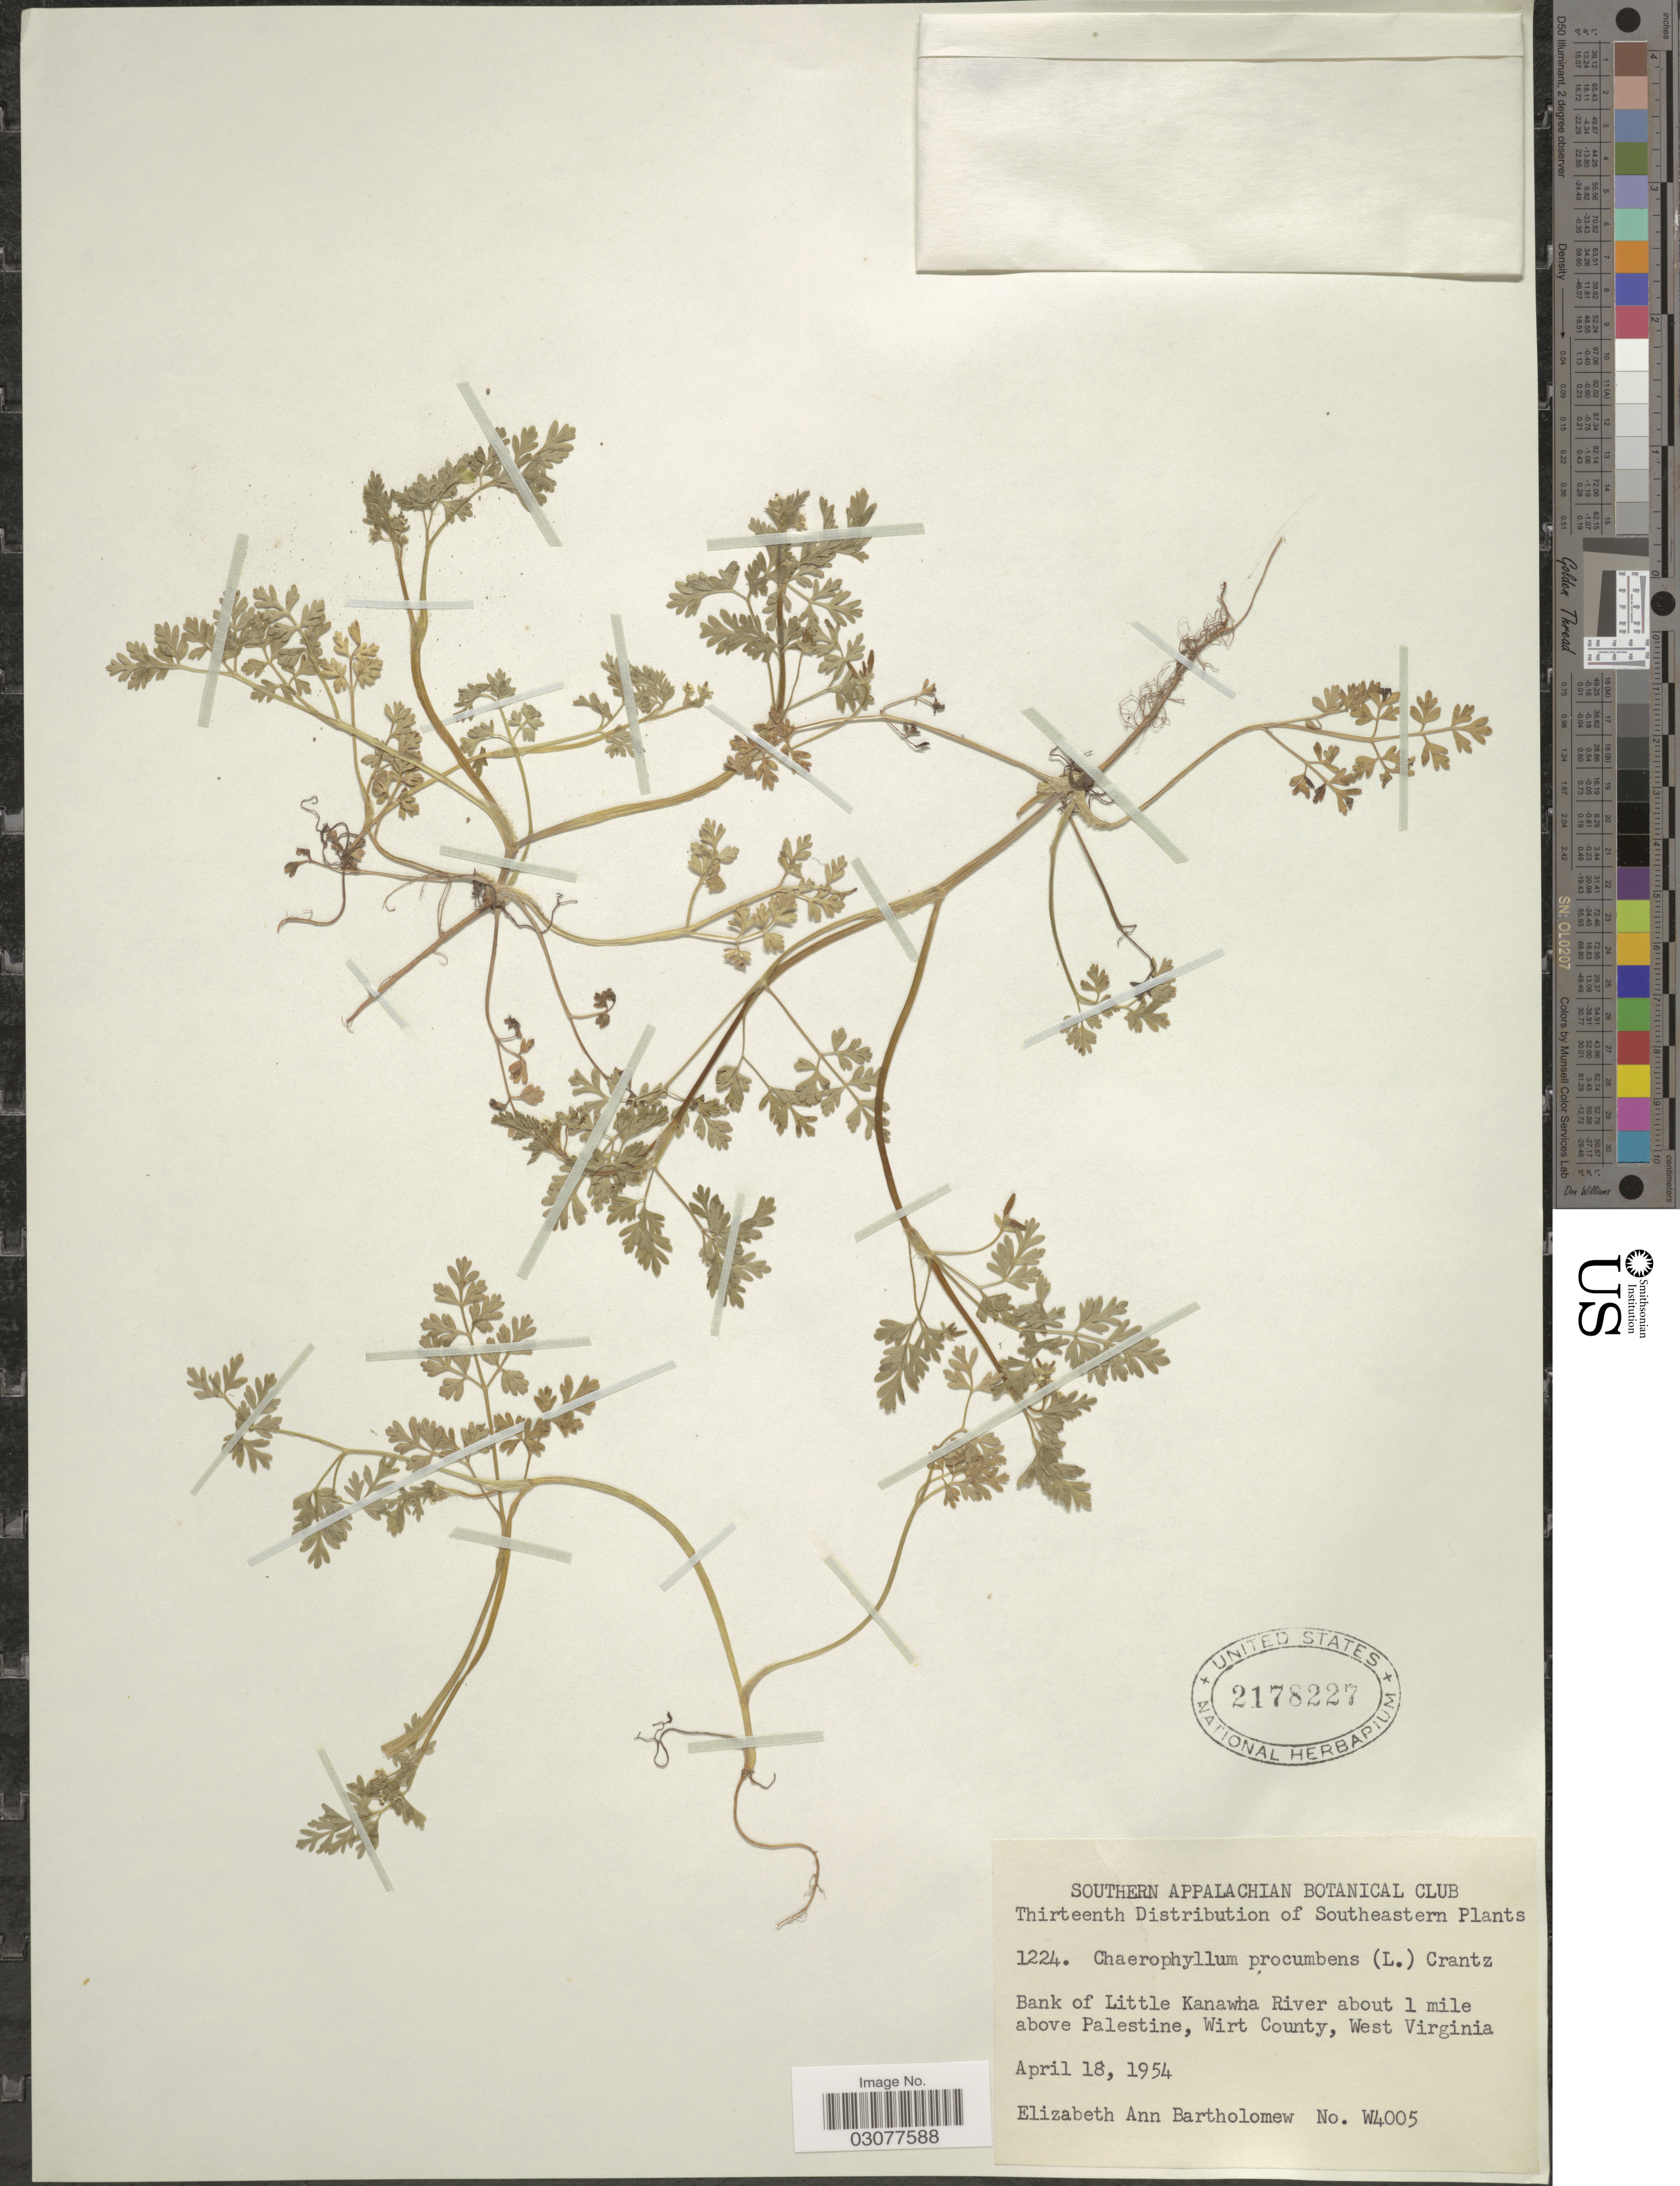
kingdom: Plantae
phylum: Tracheophyta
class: Magnoliopsida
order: Apiales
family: Apiaceae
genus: Chaerophyllum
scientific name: Chaerophyllum procumbens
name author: (L.) Crantz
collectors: E. Bartholomew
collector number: W4005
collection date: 1954-04-18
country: United States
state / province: West Virginia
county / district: Wirt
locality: Southern Appalachian Botanical Club, Bank of Little Kanawha River about 1 mile above Palestine, Wirt County.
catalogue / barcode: US 2178227